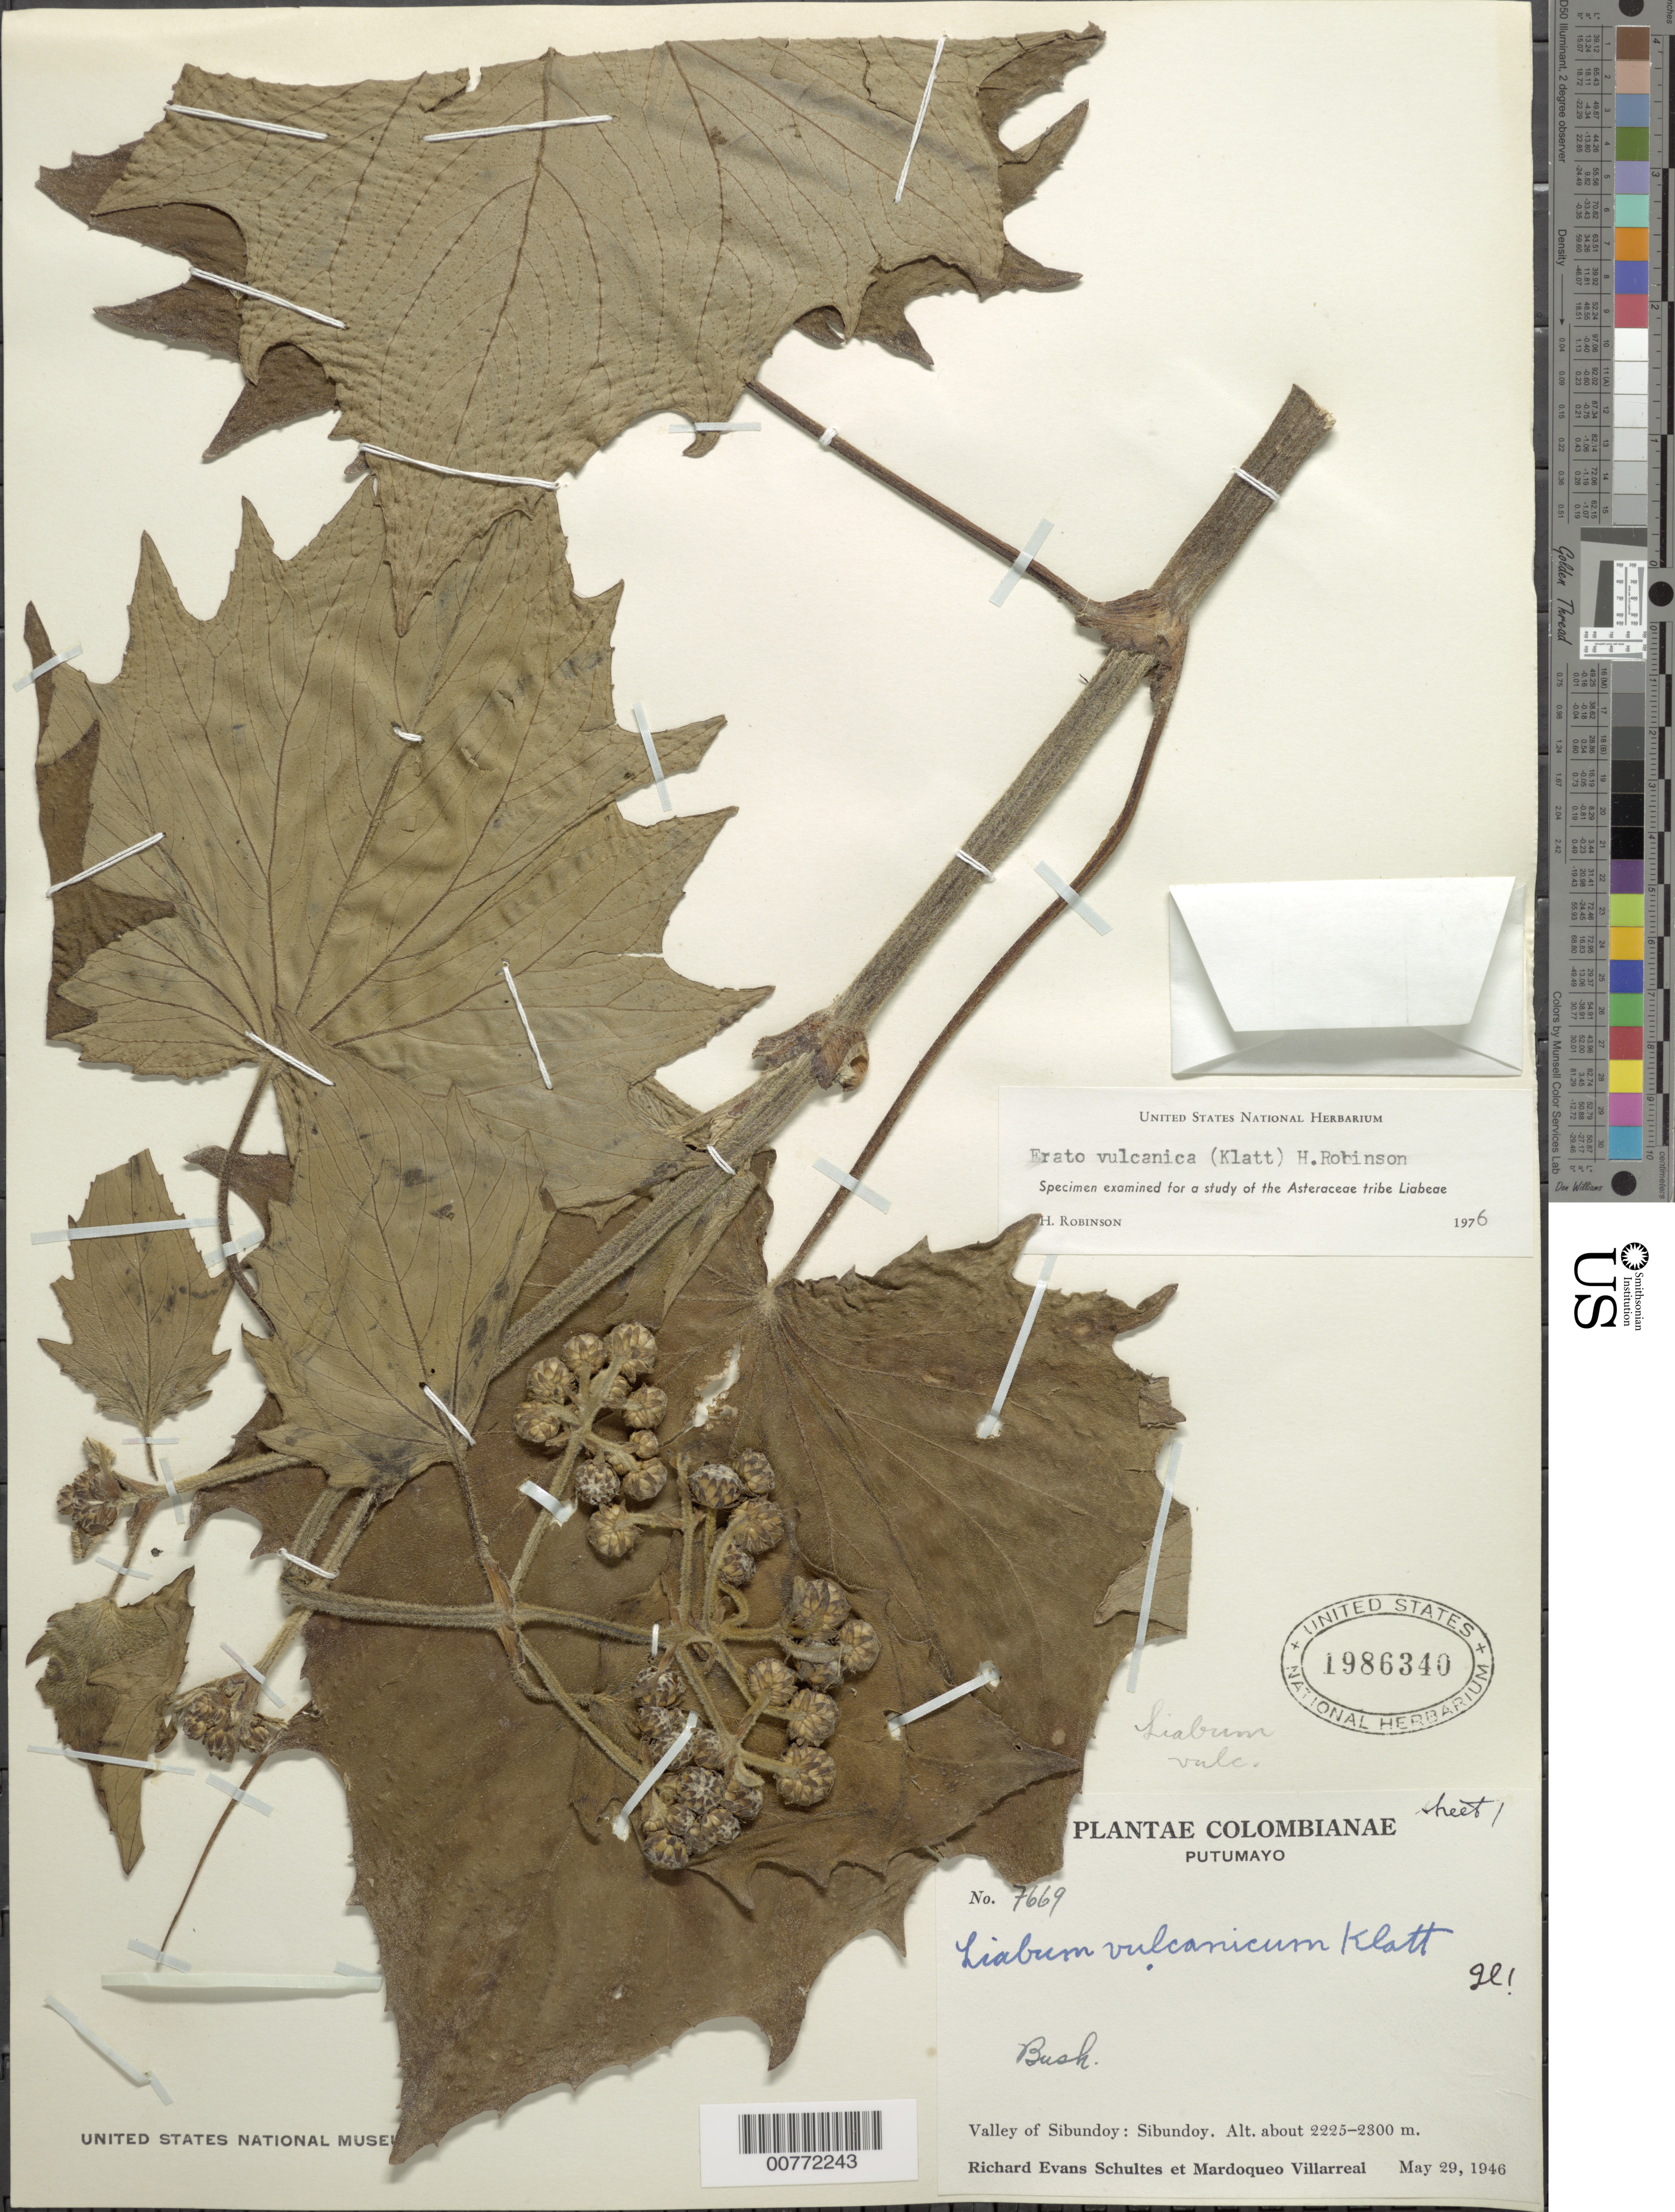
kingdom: Plantae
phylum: Tracheophyta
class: Magnoliopsida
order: Asterales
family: Asteraceae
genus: Erato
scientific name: Erato vulcanica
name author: (Klatt) H. Rob.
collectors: R. E. Schultes & M. Villareal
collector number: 7669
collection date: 1946-05-29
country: Colombia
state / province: Putumayo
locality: Valley of Sibundoy: Subundoy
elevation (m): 2225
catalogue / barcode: US 1986340